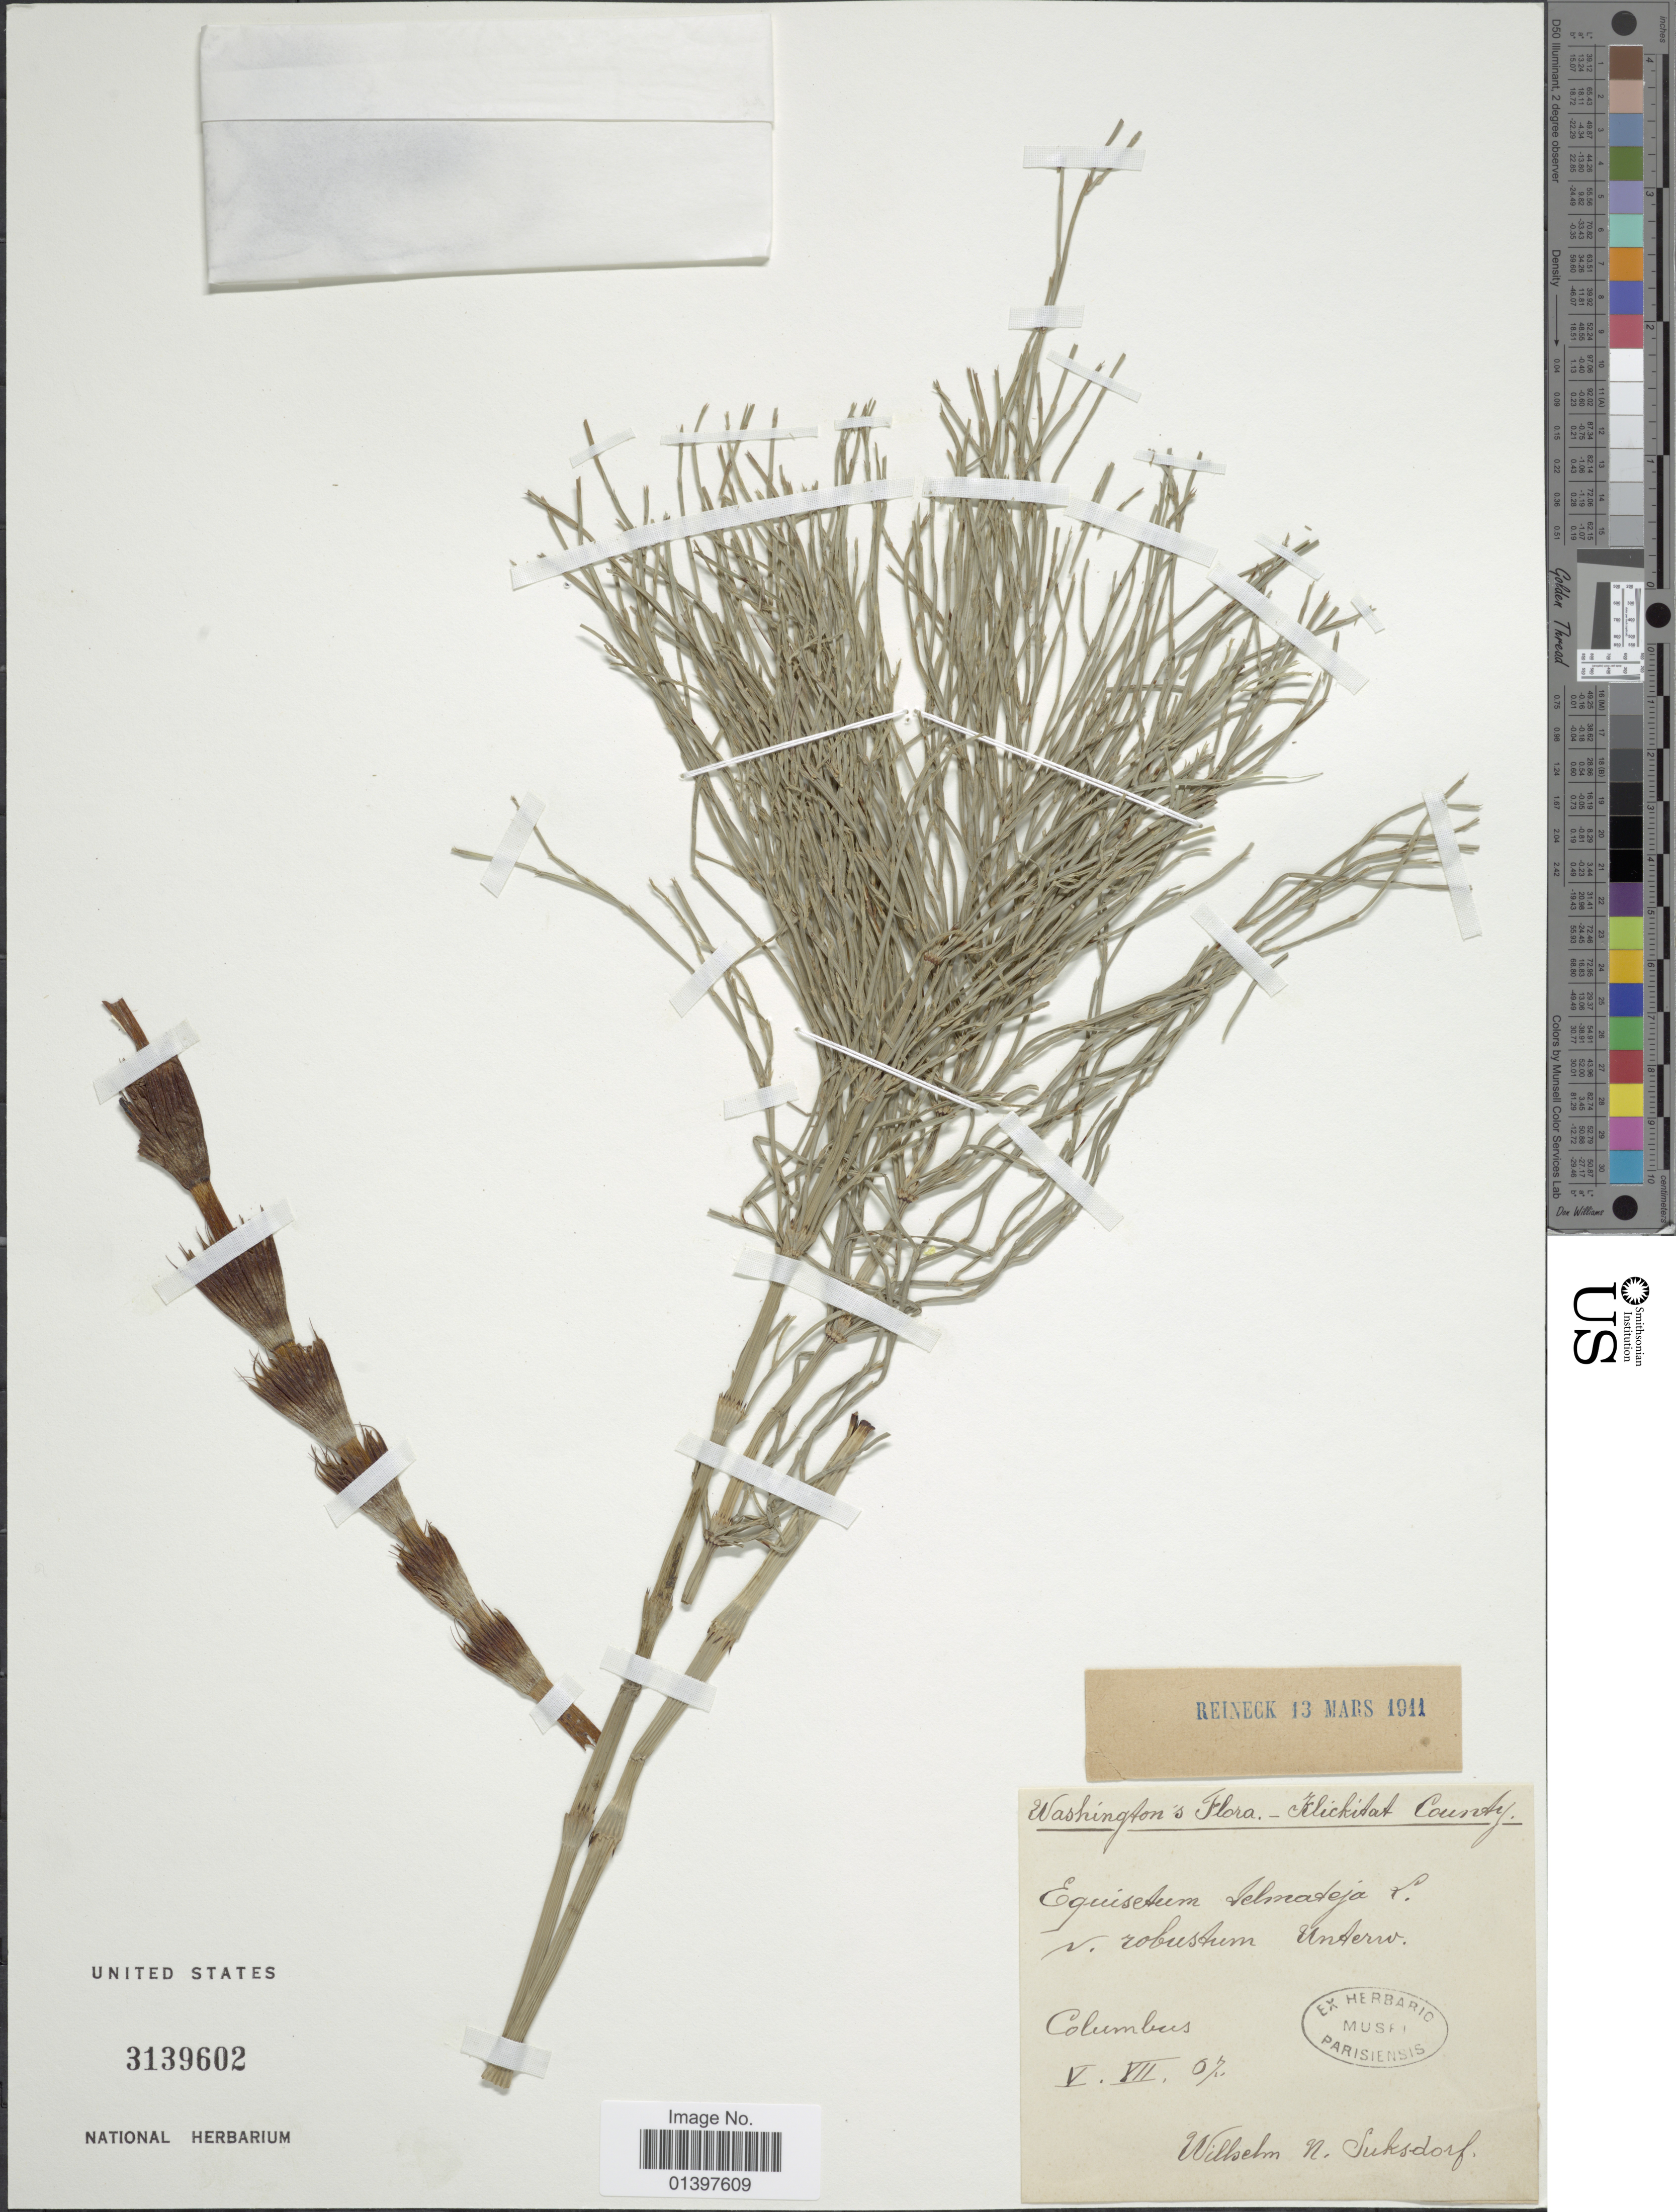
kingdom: Plantae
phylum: Tracheophyta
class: Polypodiopsida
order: Equisetales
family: Equisetaceae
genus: Equisetum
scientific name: Equisetum telmateia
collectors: W. N. Suksdorf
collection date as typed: Transcribed d/m/y: /5/7 to /7/7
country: United States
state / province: Washington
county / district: Klickitat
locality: Klickitat County, Columbus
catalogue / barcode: US 3139602